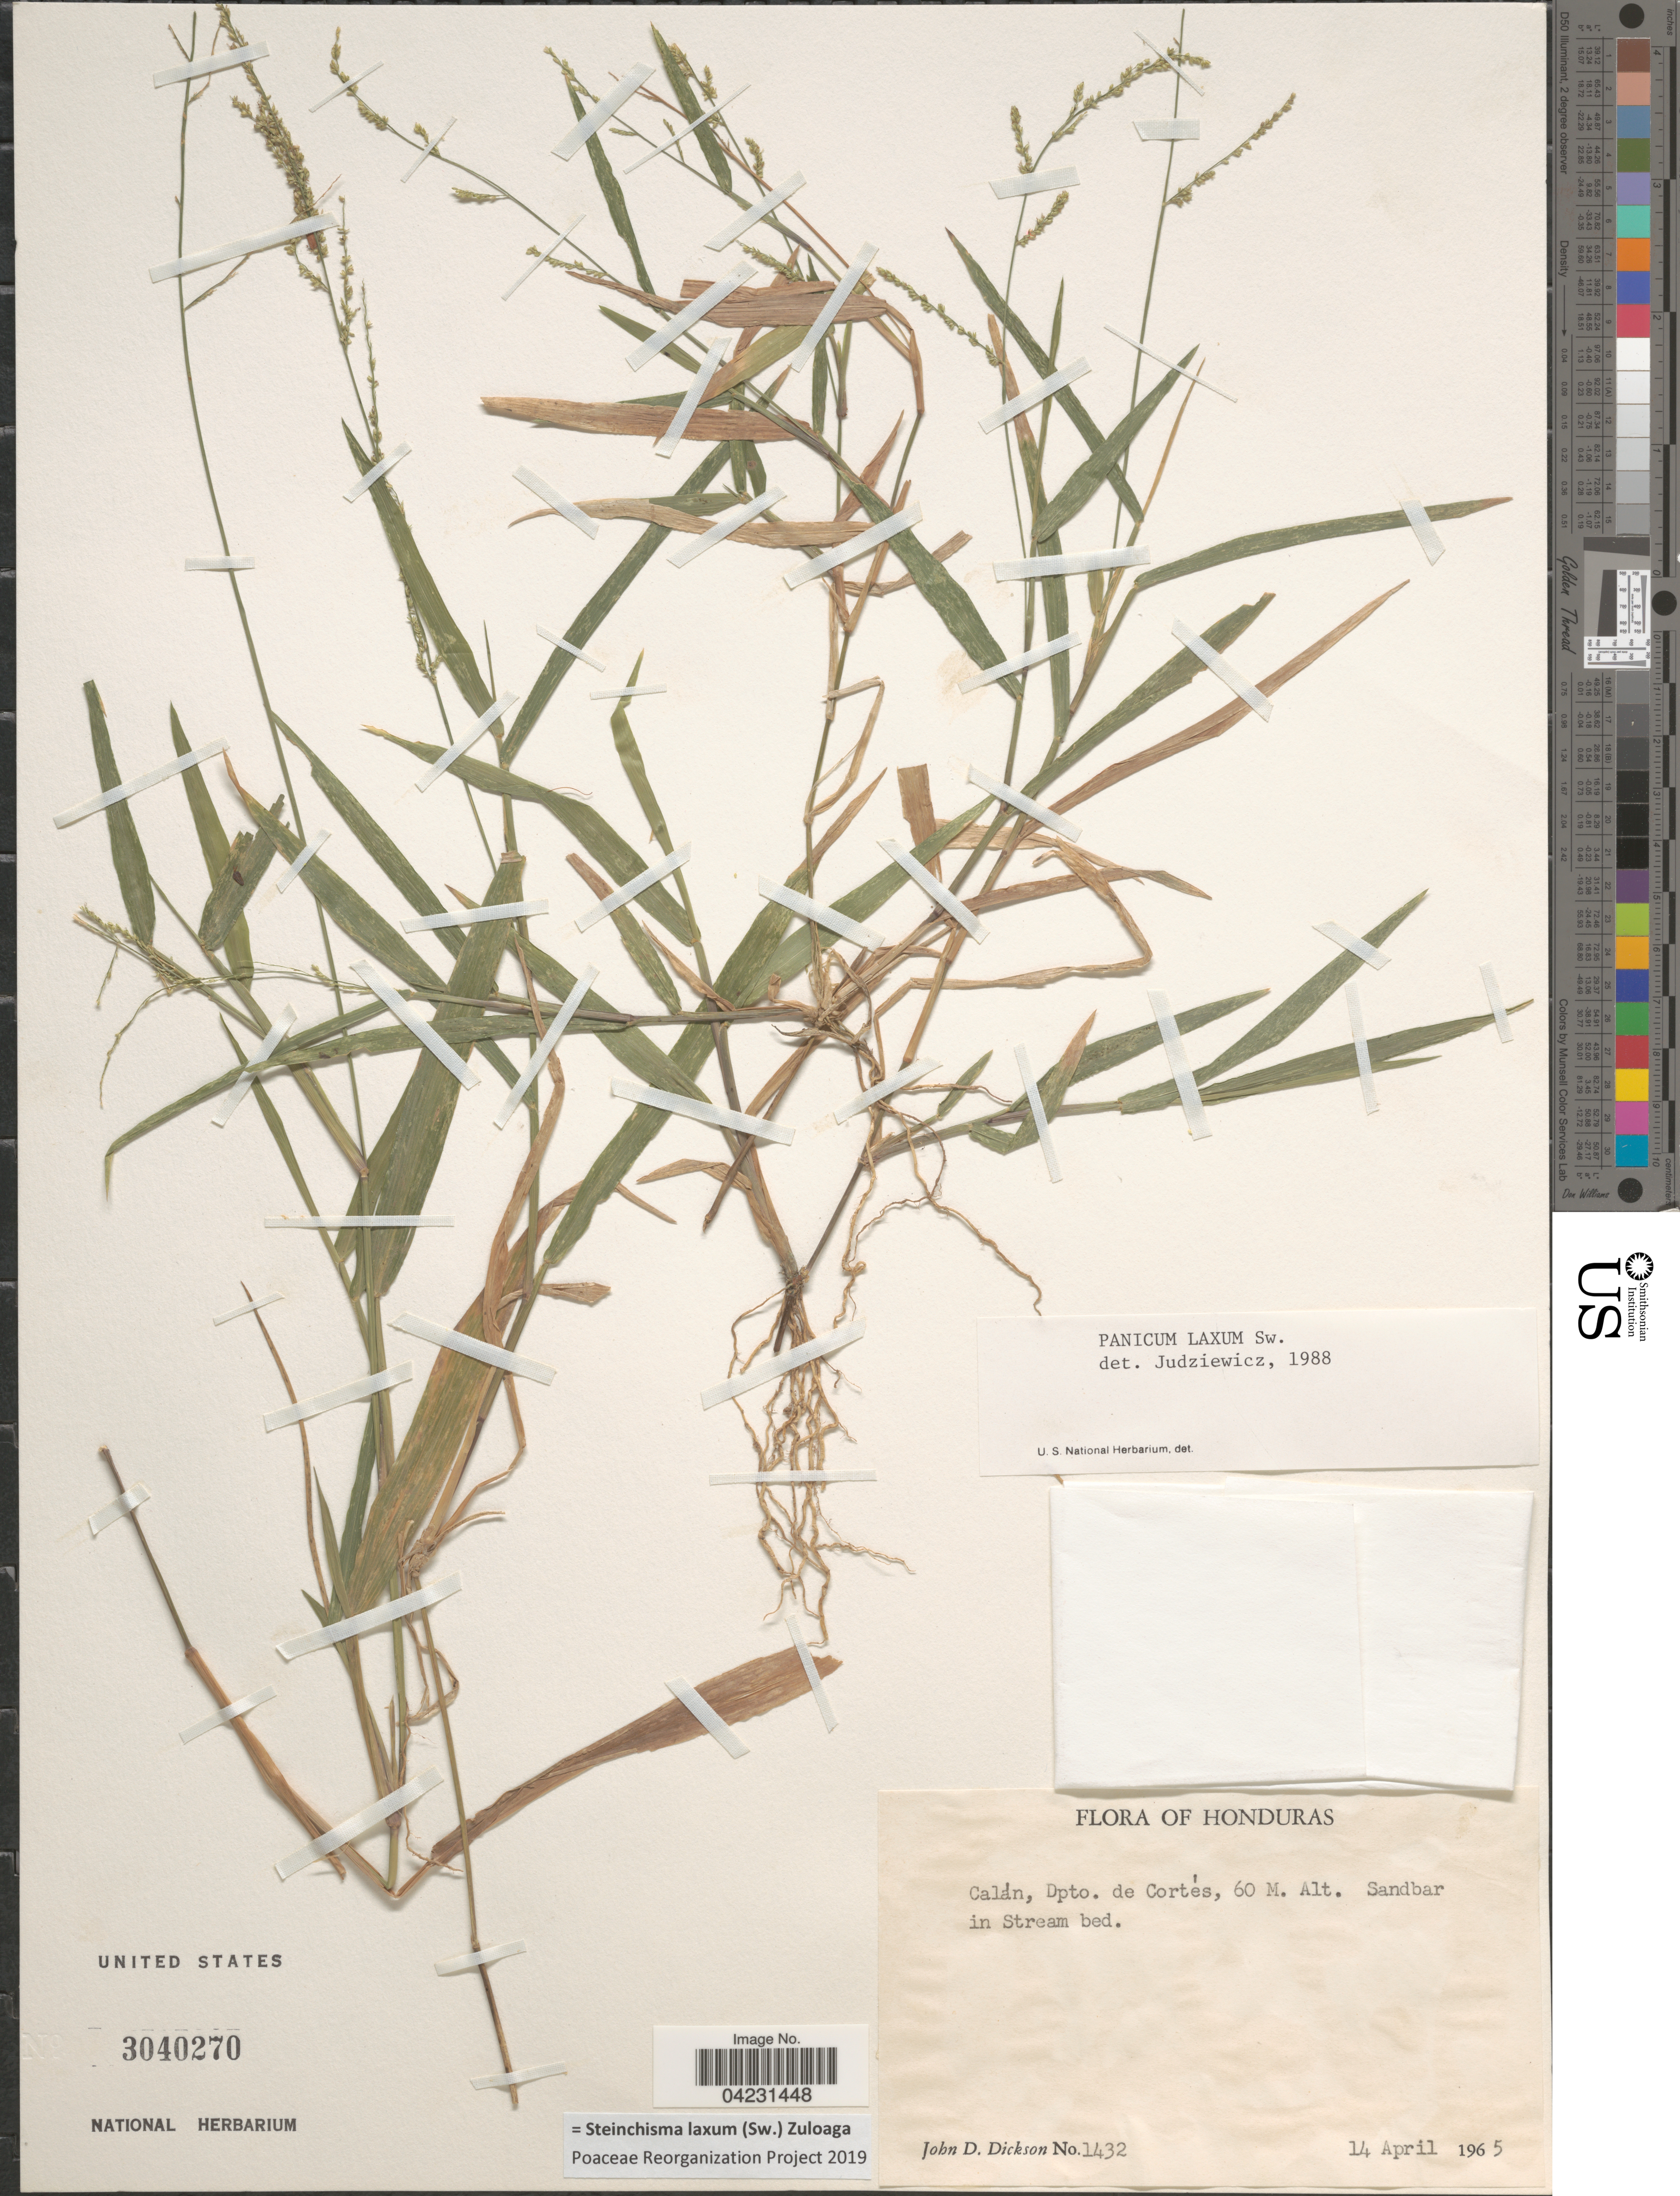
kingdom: Plantae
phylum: Tracheophyta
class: Liliopsida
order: Poales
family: Poaceae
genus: Steinchisma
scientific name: Steinchisma laxum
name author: (Sw.) Zuloaga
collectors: J. Dickson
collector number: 1432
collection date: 1965-04-14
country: Honduras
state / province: Cortes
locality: Calán, Dpto. de Cortés.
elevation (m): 60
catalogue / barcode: US 3040270